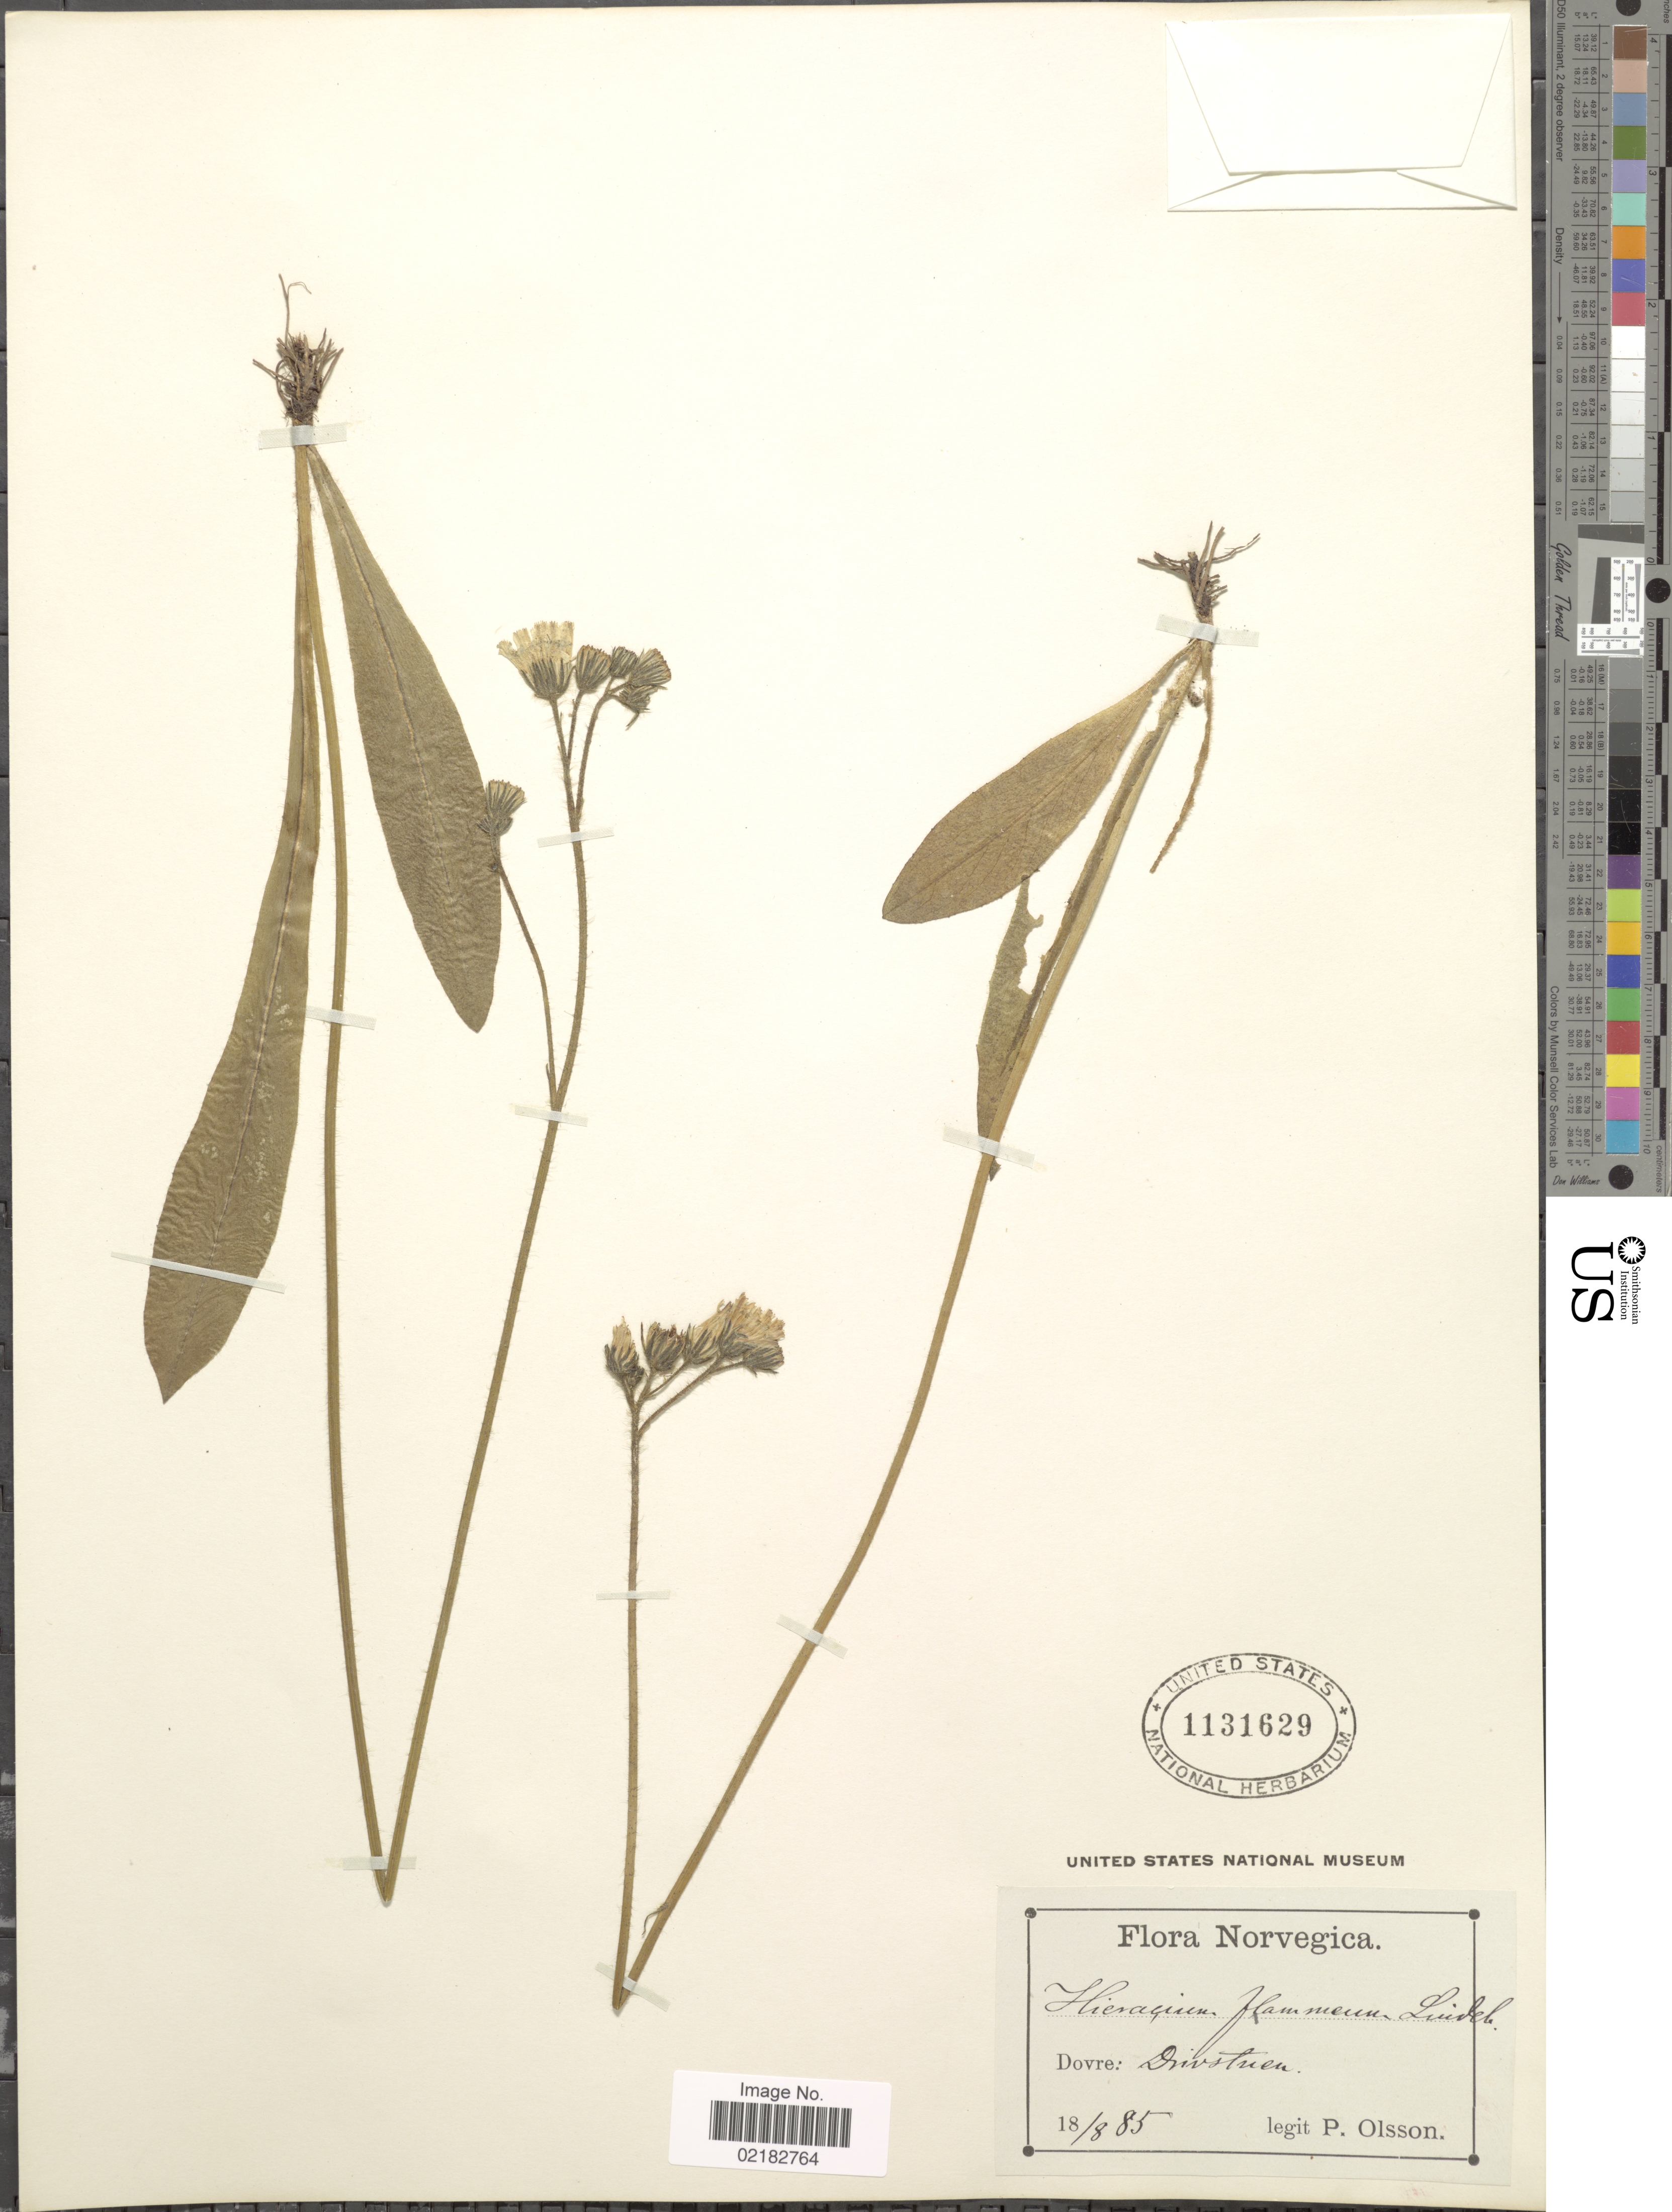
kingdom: Plantae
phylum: Tracheophyta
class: Magnoliopsida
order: Asterales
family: Asteraceae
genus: Pilosella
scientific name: Pilosella fuscoatra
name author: (Näg. & Peter) Soják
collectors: P. Olsson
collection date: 1885-08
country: Norway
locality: Dovre: Drivstuen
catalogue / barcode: US 1131629